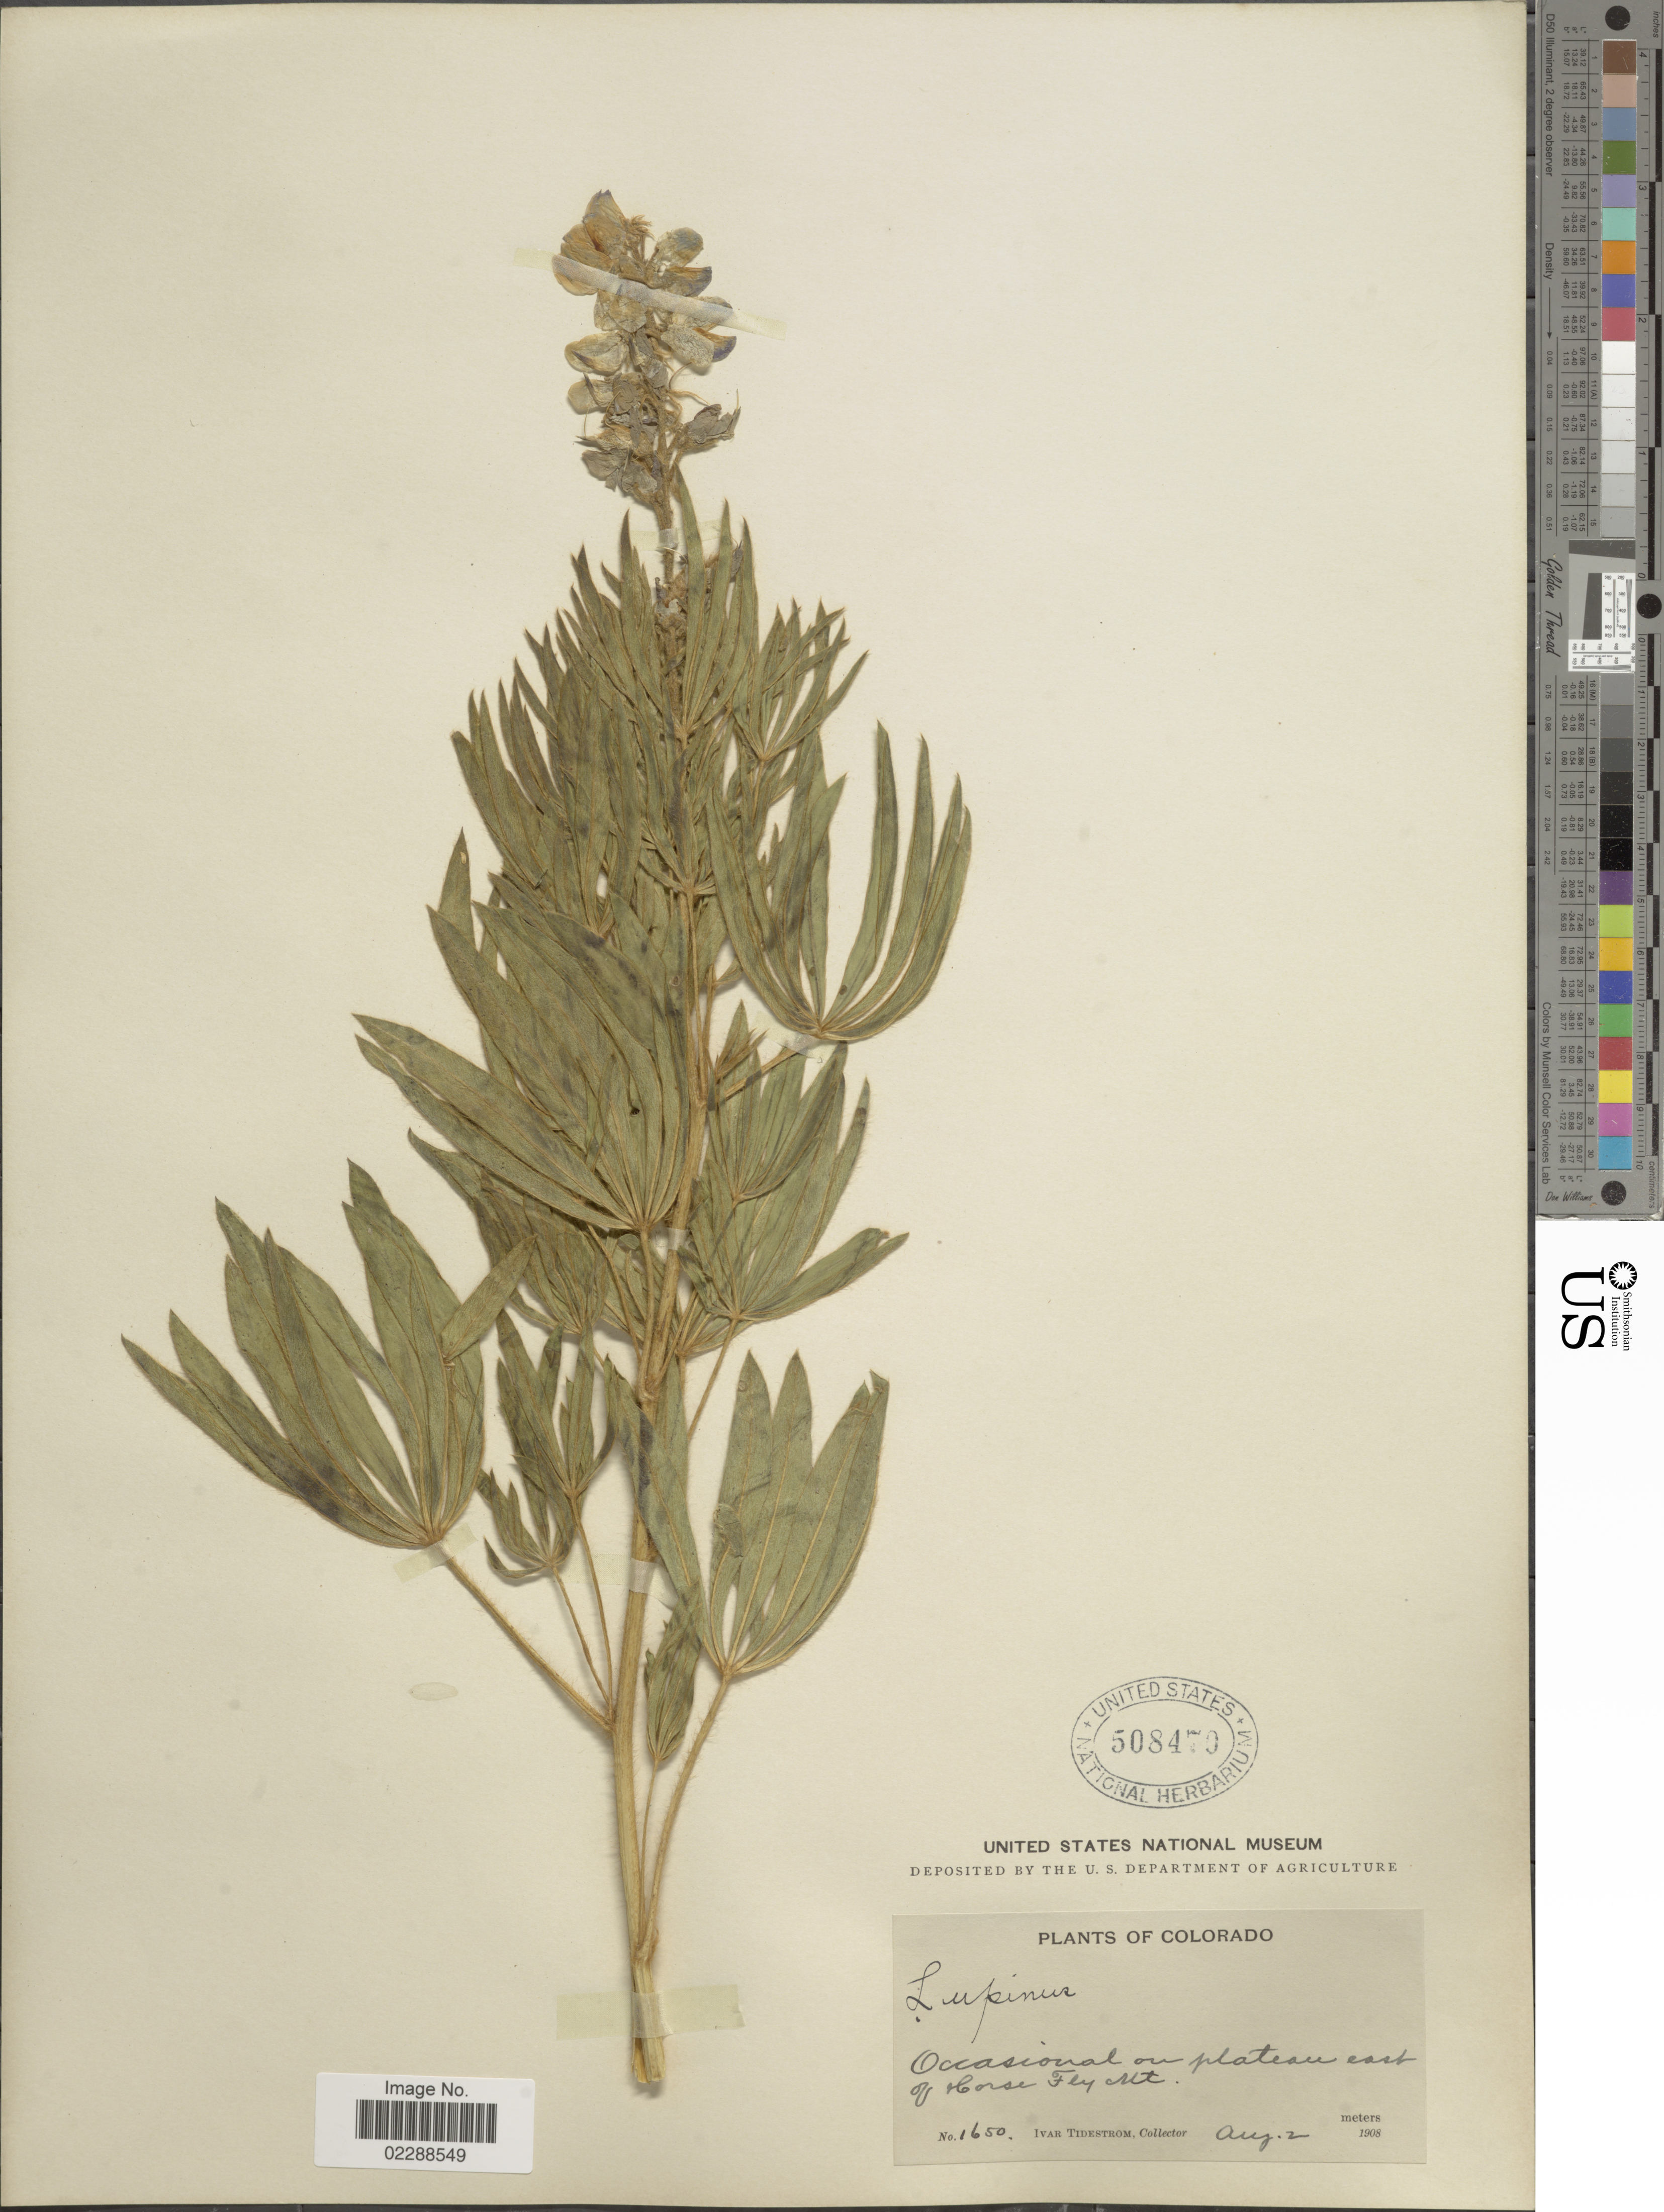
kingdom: Plantae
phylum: Tracheophyta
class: Magnoliopsida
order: Fabales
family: Fabaceae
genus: Lupinus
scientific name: Lupinus sp.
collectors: I. F. Tidestrom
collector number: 1650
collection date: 1908-08-02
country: United States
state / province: Colorado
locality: Occasional on plateau east of Horse Fly Mts.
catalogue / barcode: US 508470